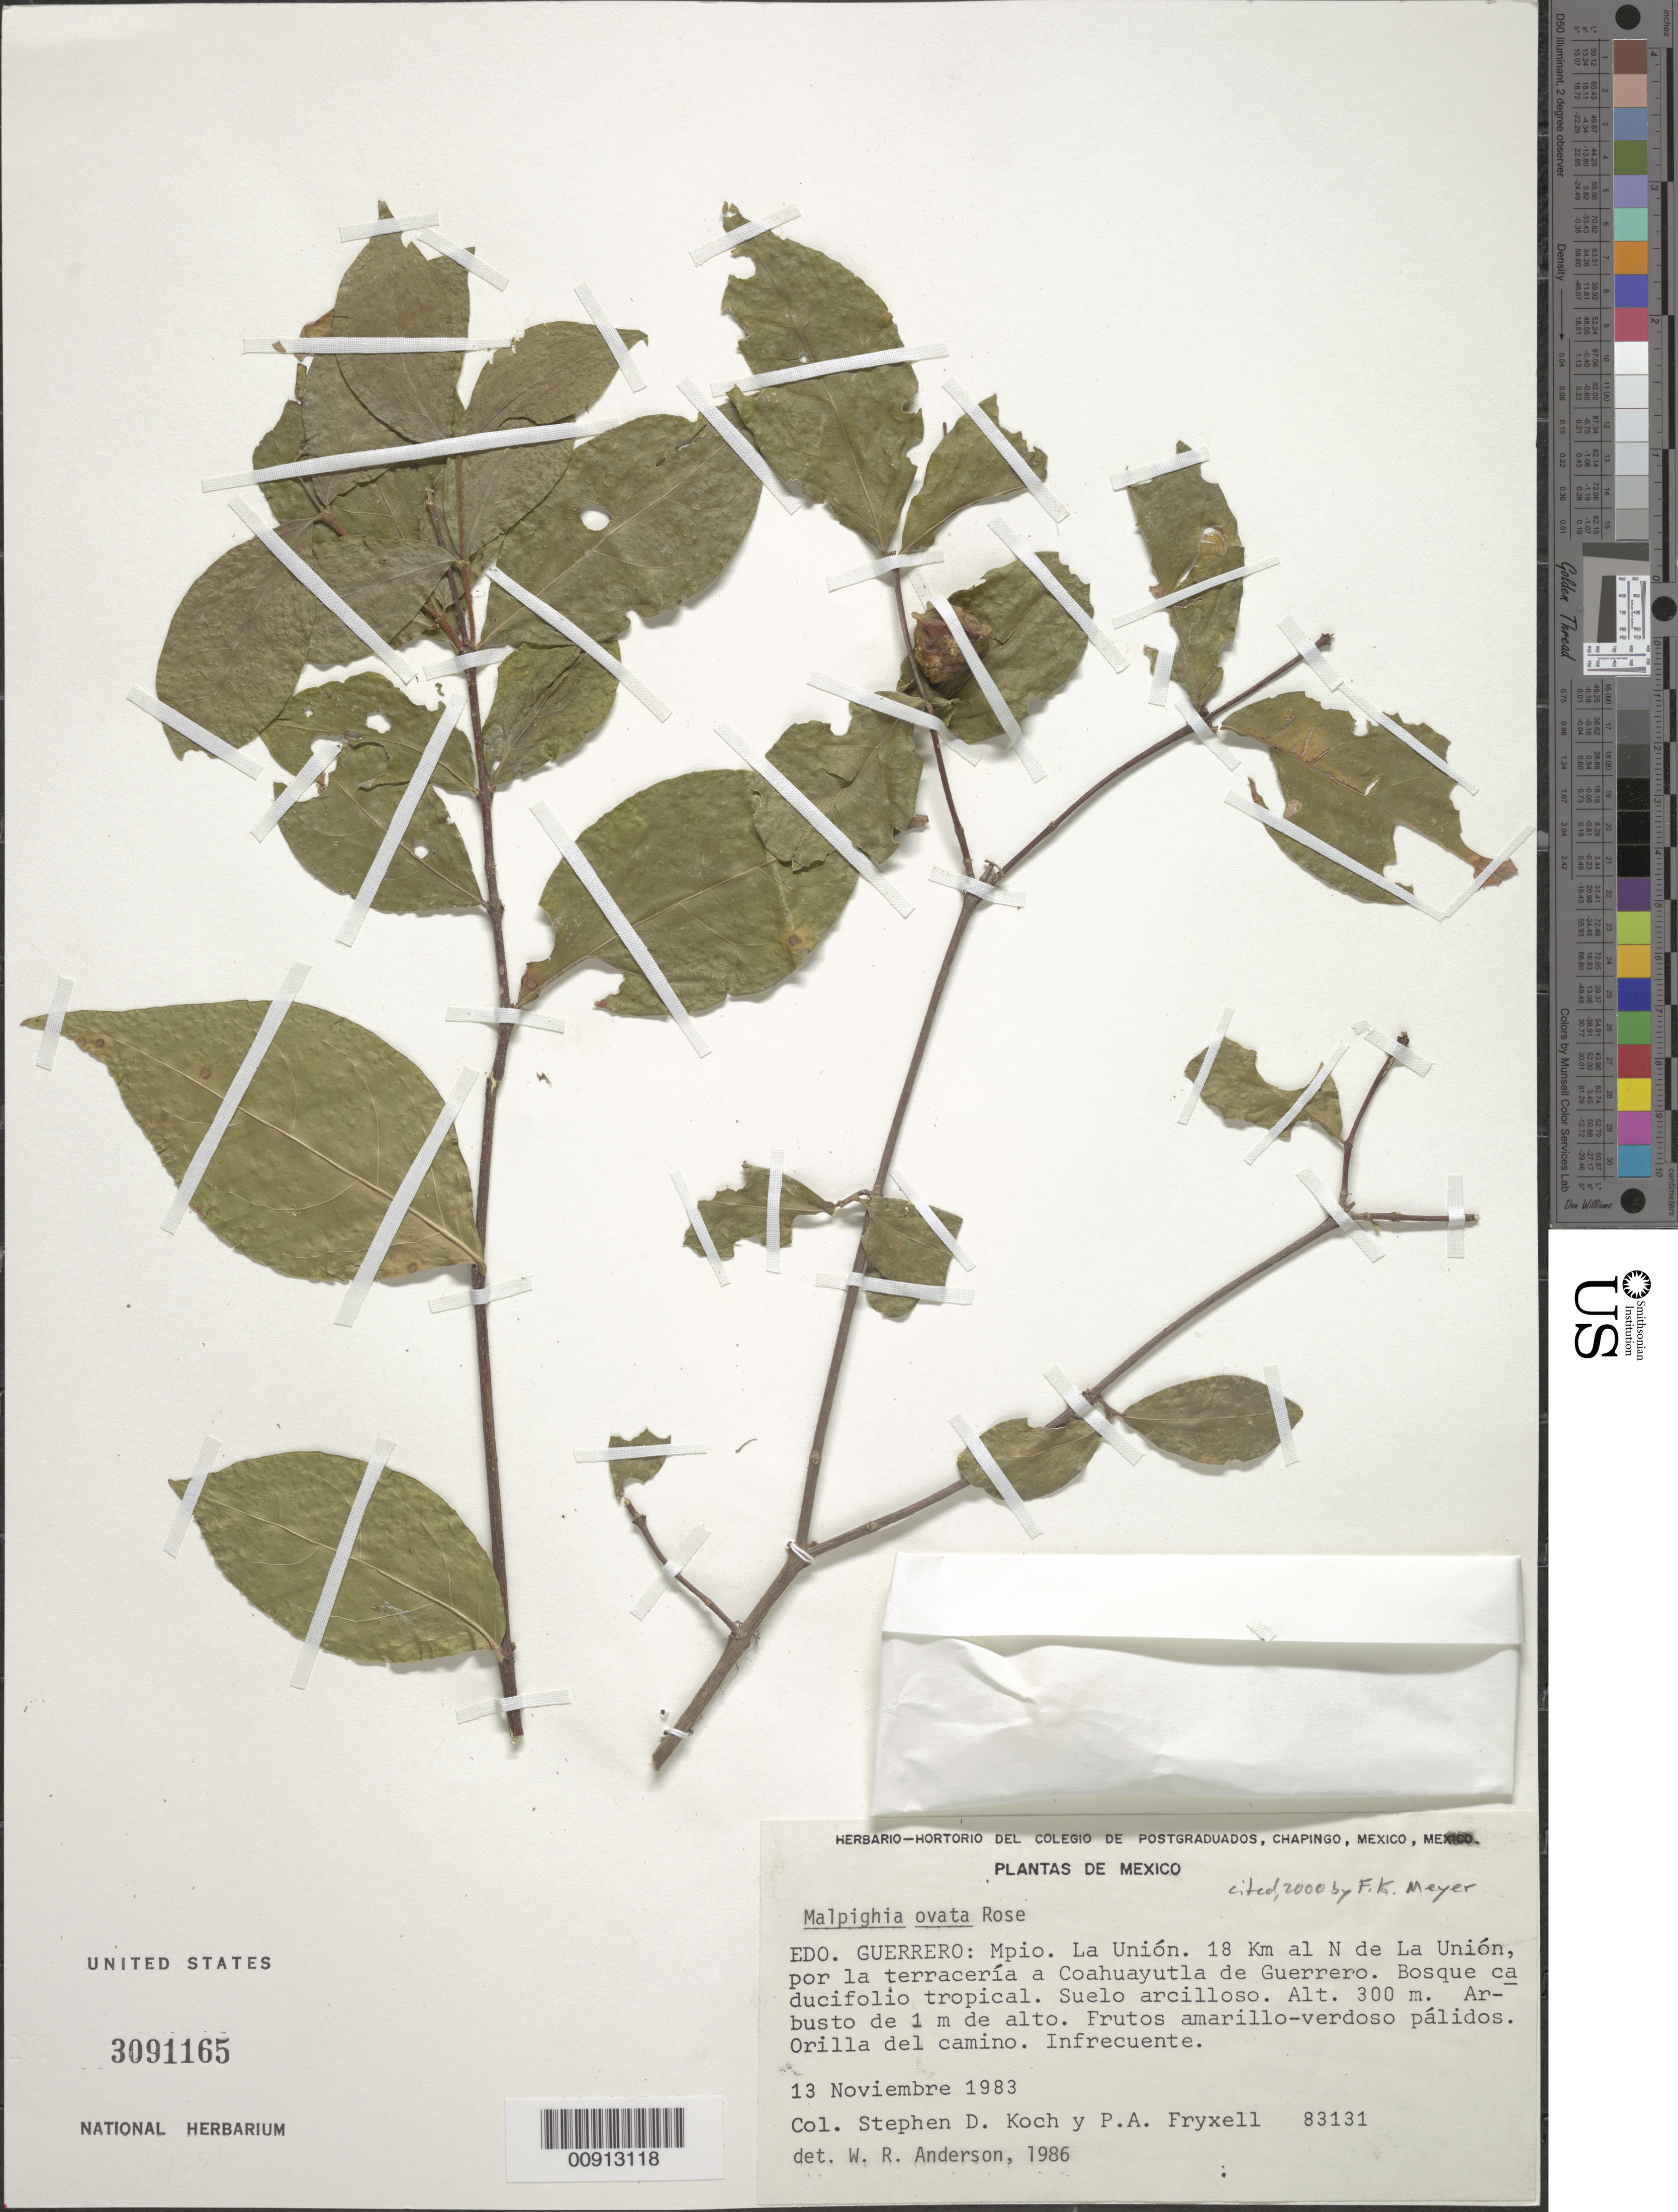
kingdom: Plantae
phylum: Tracheophyta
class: Magnoliopsida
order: Malpighiales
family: Malpighiaceae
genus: Malpighia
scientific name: Malpighia ovata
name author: Rose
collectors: S. D. Koch & P. A. Fryxell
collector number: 83131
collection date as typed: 13 Nov 1983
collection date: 1983-11-13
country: Mexico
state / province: Guerrero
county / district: Unión, La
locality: Edo. Guerrero, Mpio. La Unión. 18 km al N de La Unión, por la terracería a Coahuayutla de Guerrero.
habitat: Bosque caducifolio tropical. Suelo arcilloso. Orilla del camino.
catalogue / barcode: US 3091165